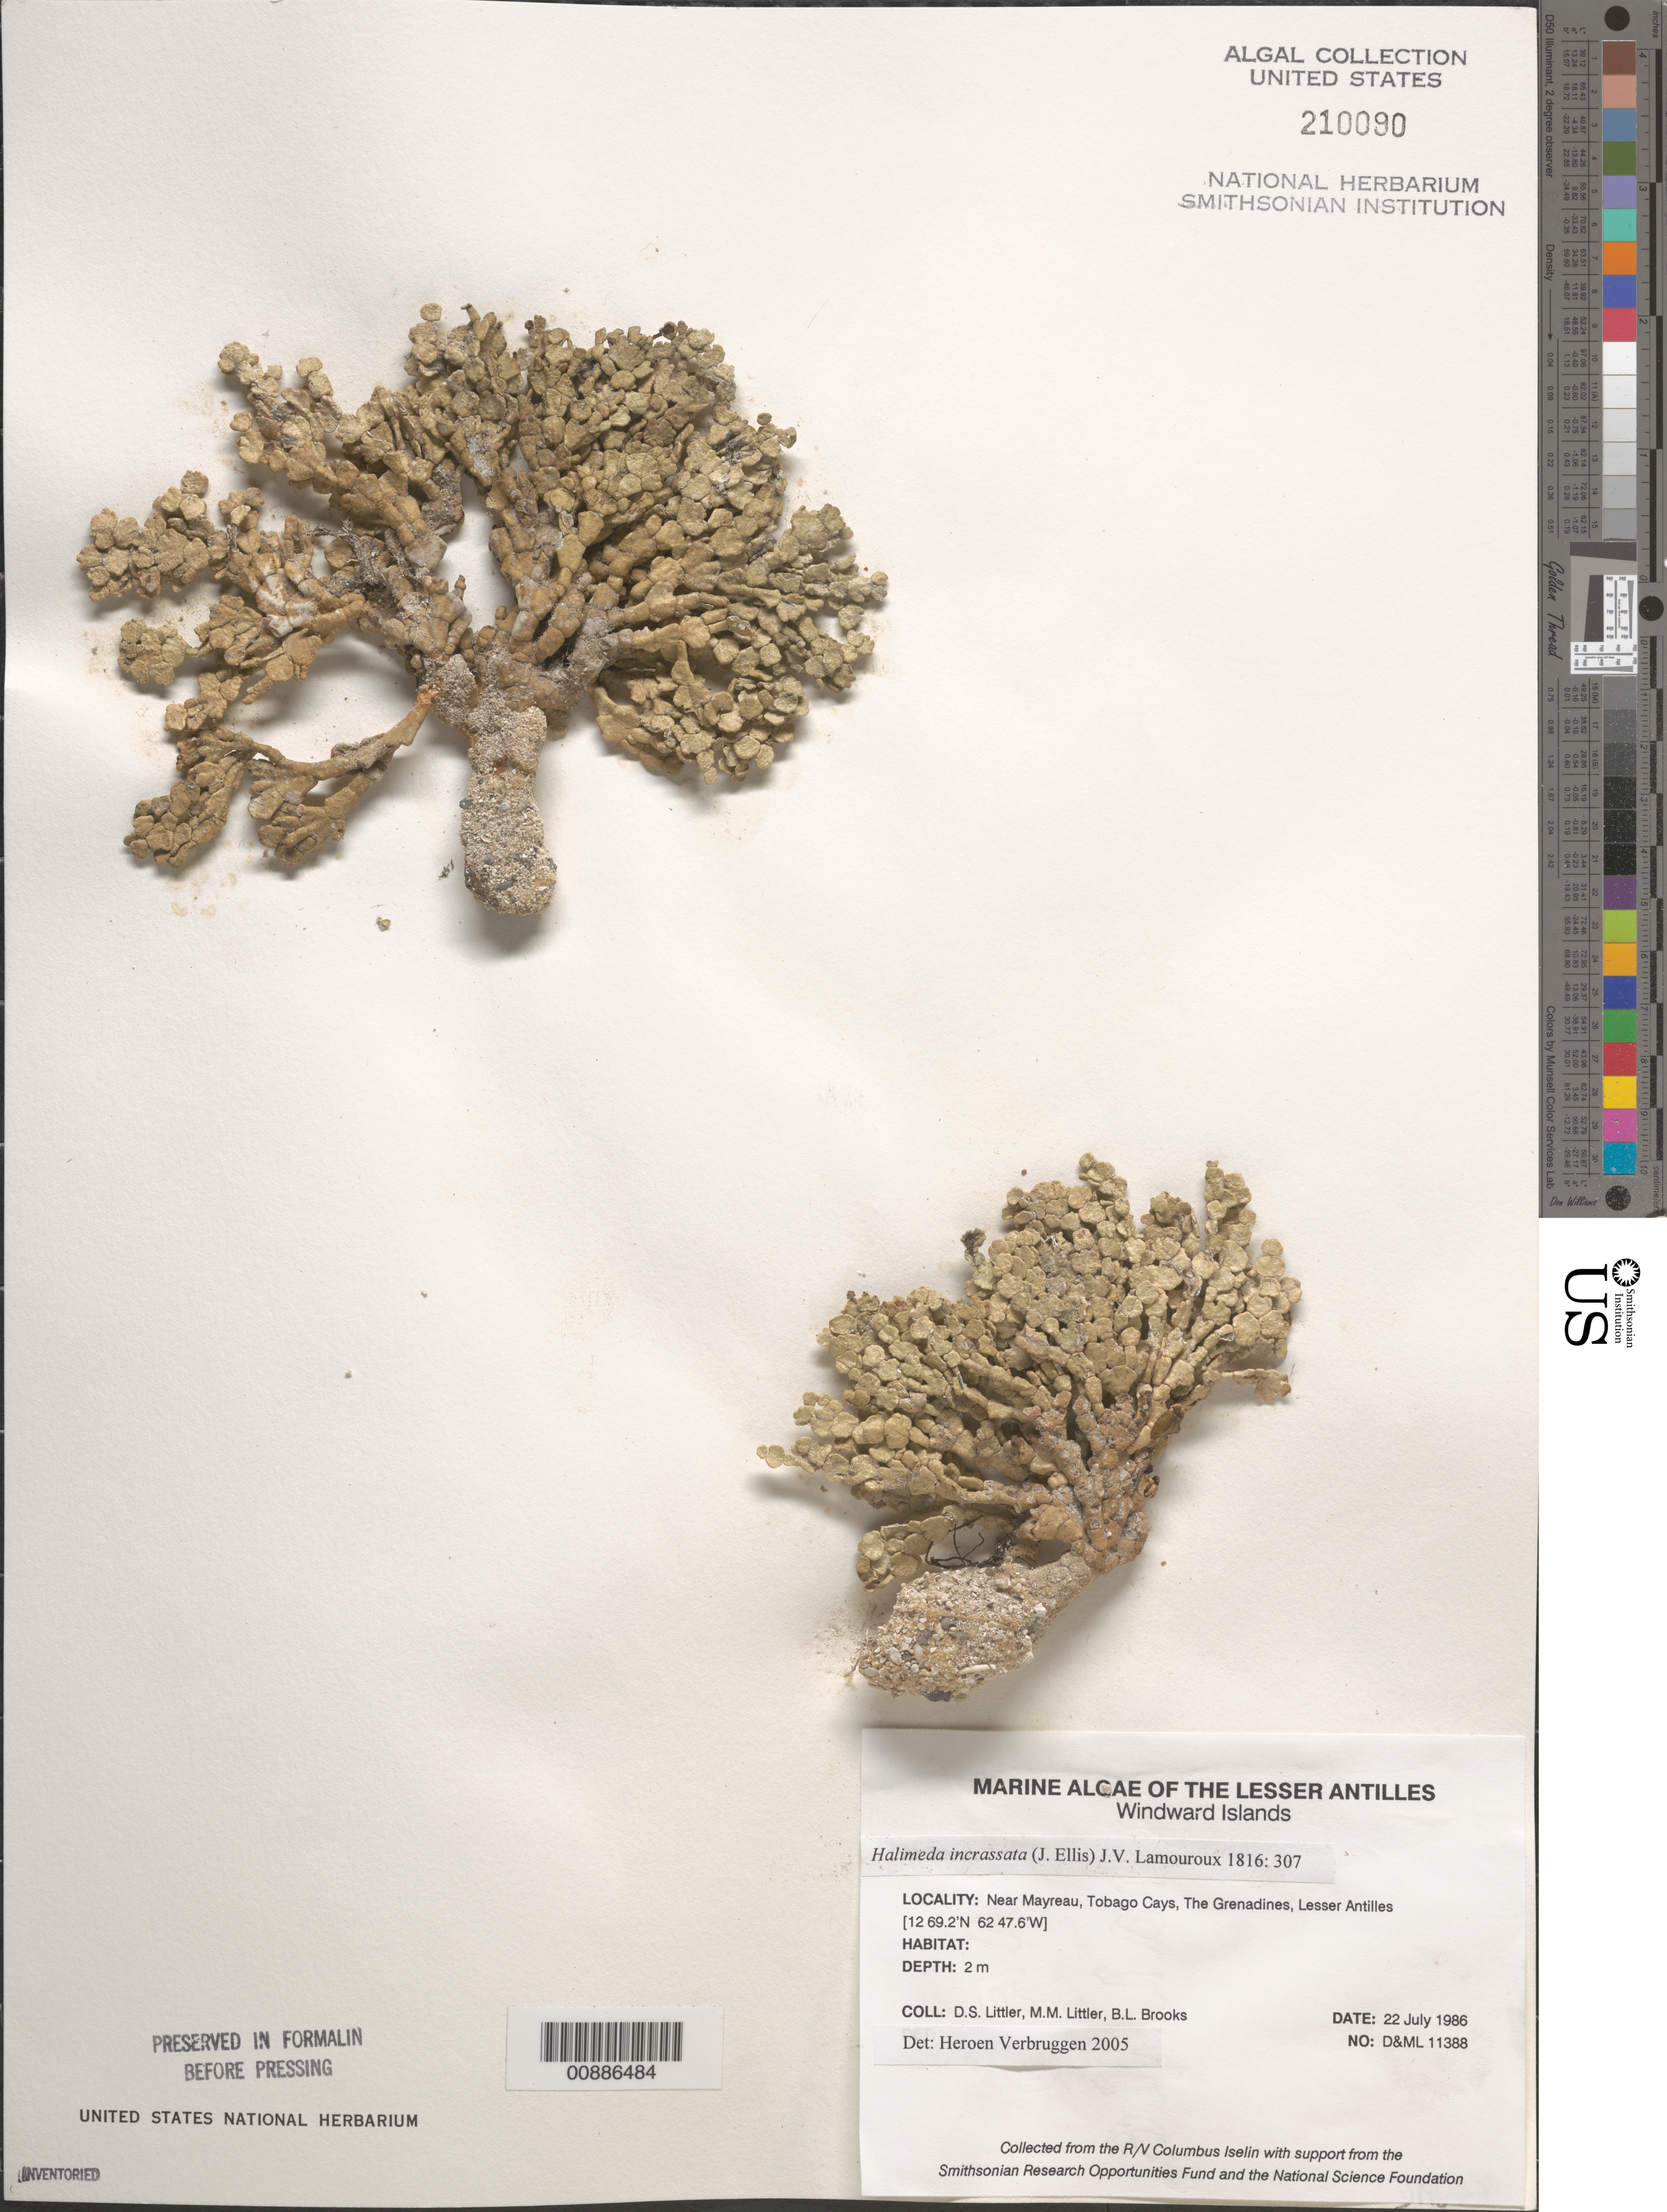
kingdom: Plantae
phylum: Chlorophyta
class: Ulvophyceae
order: Bryopsidales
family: Halimedaceae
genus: Halimeda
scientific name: Halimeda incrassata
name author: (J. Ellis) J.V.Lamouroux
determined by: Verbruggen, H.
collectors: D. S. Littler, M. M. Littler & B. Brooks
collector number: D&ML 11388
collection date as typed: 22 Jul 1986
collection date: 1986-07-22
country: St. Vincent - Grenadines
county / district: Grenadines Parish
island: Mayreau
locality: Near Mayreau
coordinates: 12 69.2' N, 62 47.6' W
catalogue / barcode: US 210090